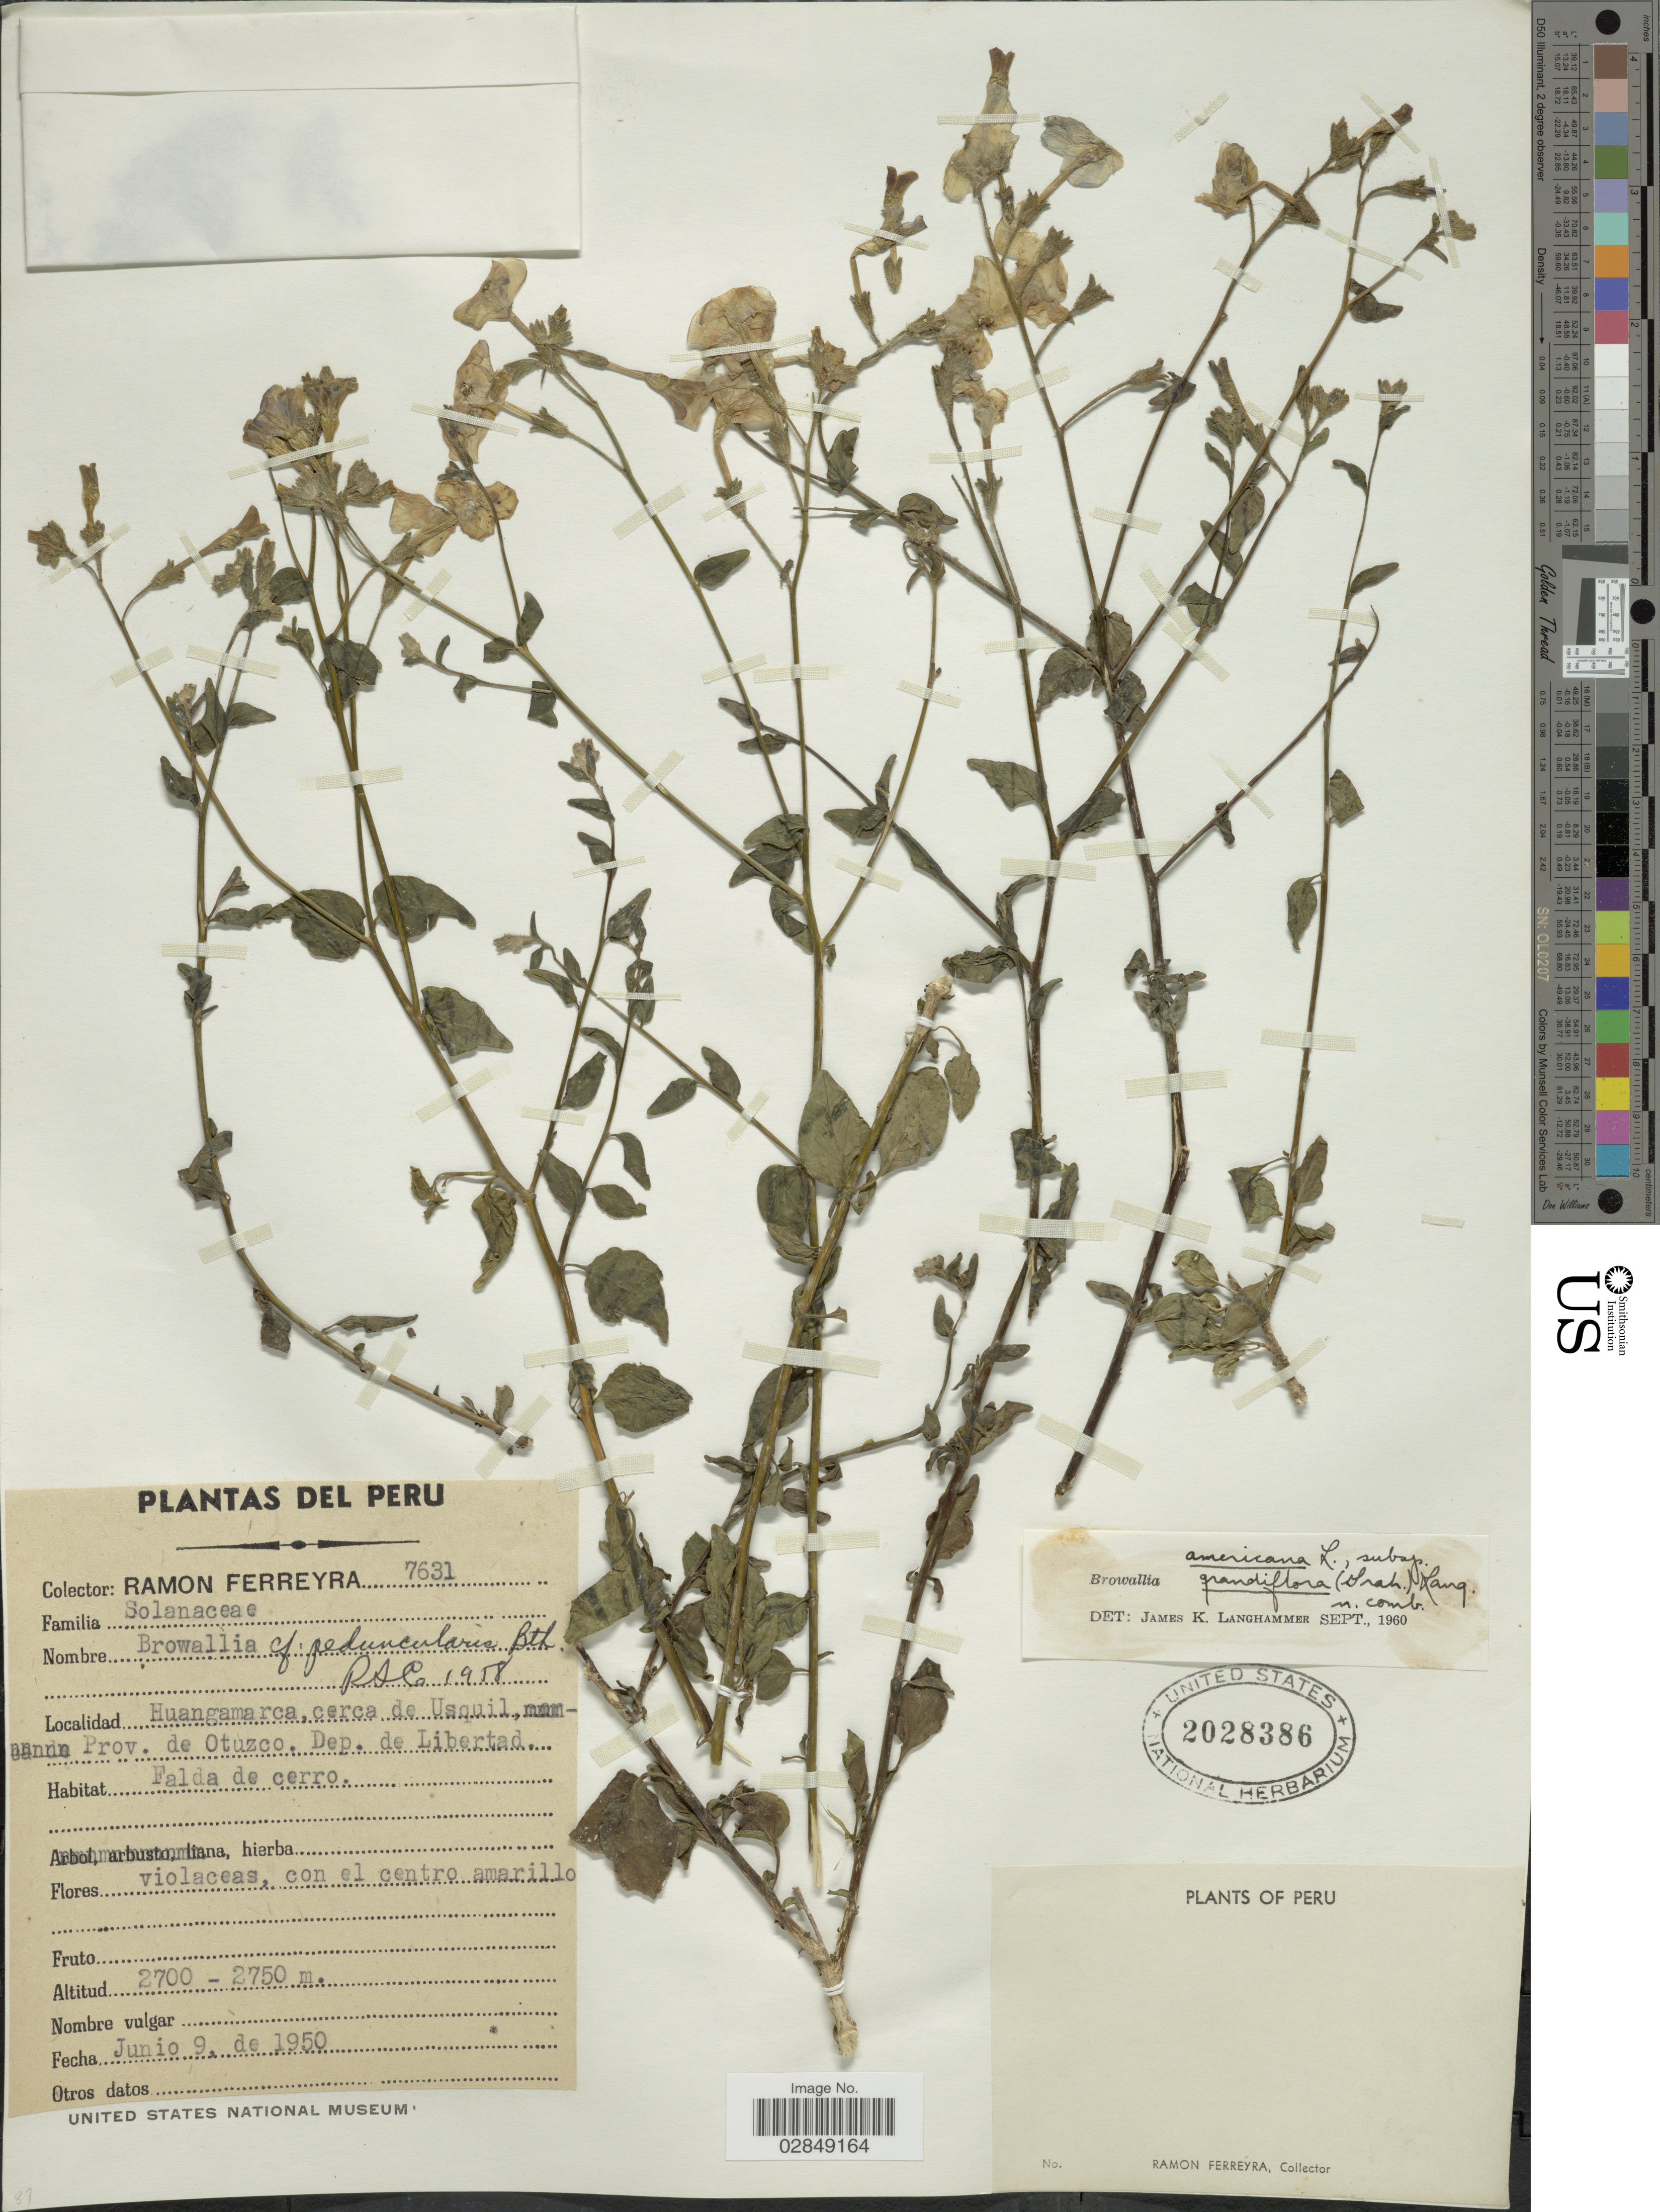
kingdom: Plantae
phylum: Tracheophyta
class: Magnoliopsida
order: Solanales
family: Solanaceae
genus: Browallia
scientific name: Browallia americana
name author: L.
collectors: R. A. Ferreyra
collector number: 7631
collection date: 1950-06-09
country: Peru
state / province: La Libertad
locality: Huangamarca, cerca de Usquil, Prov. de Otuzco. Dep. de Libertad.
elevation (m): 2700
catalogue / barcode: US 2028386